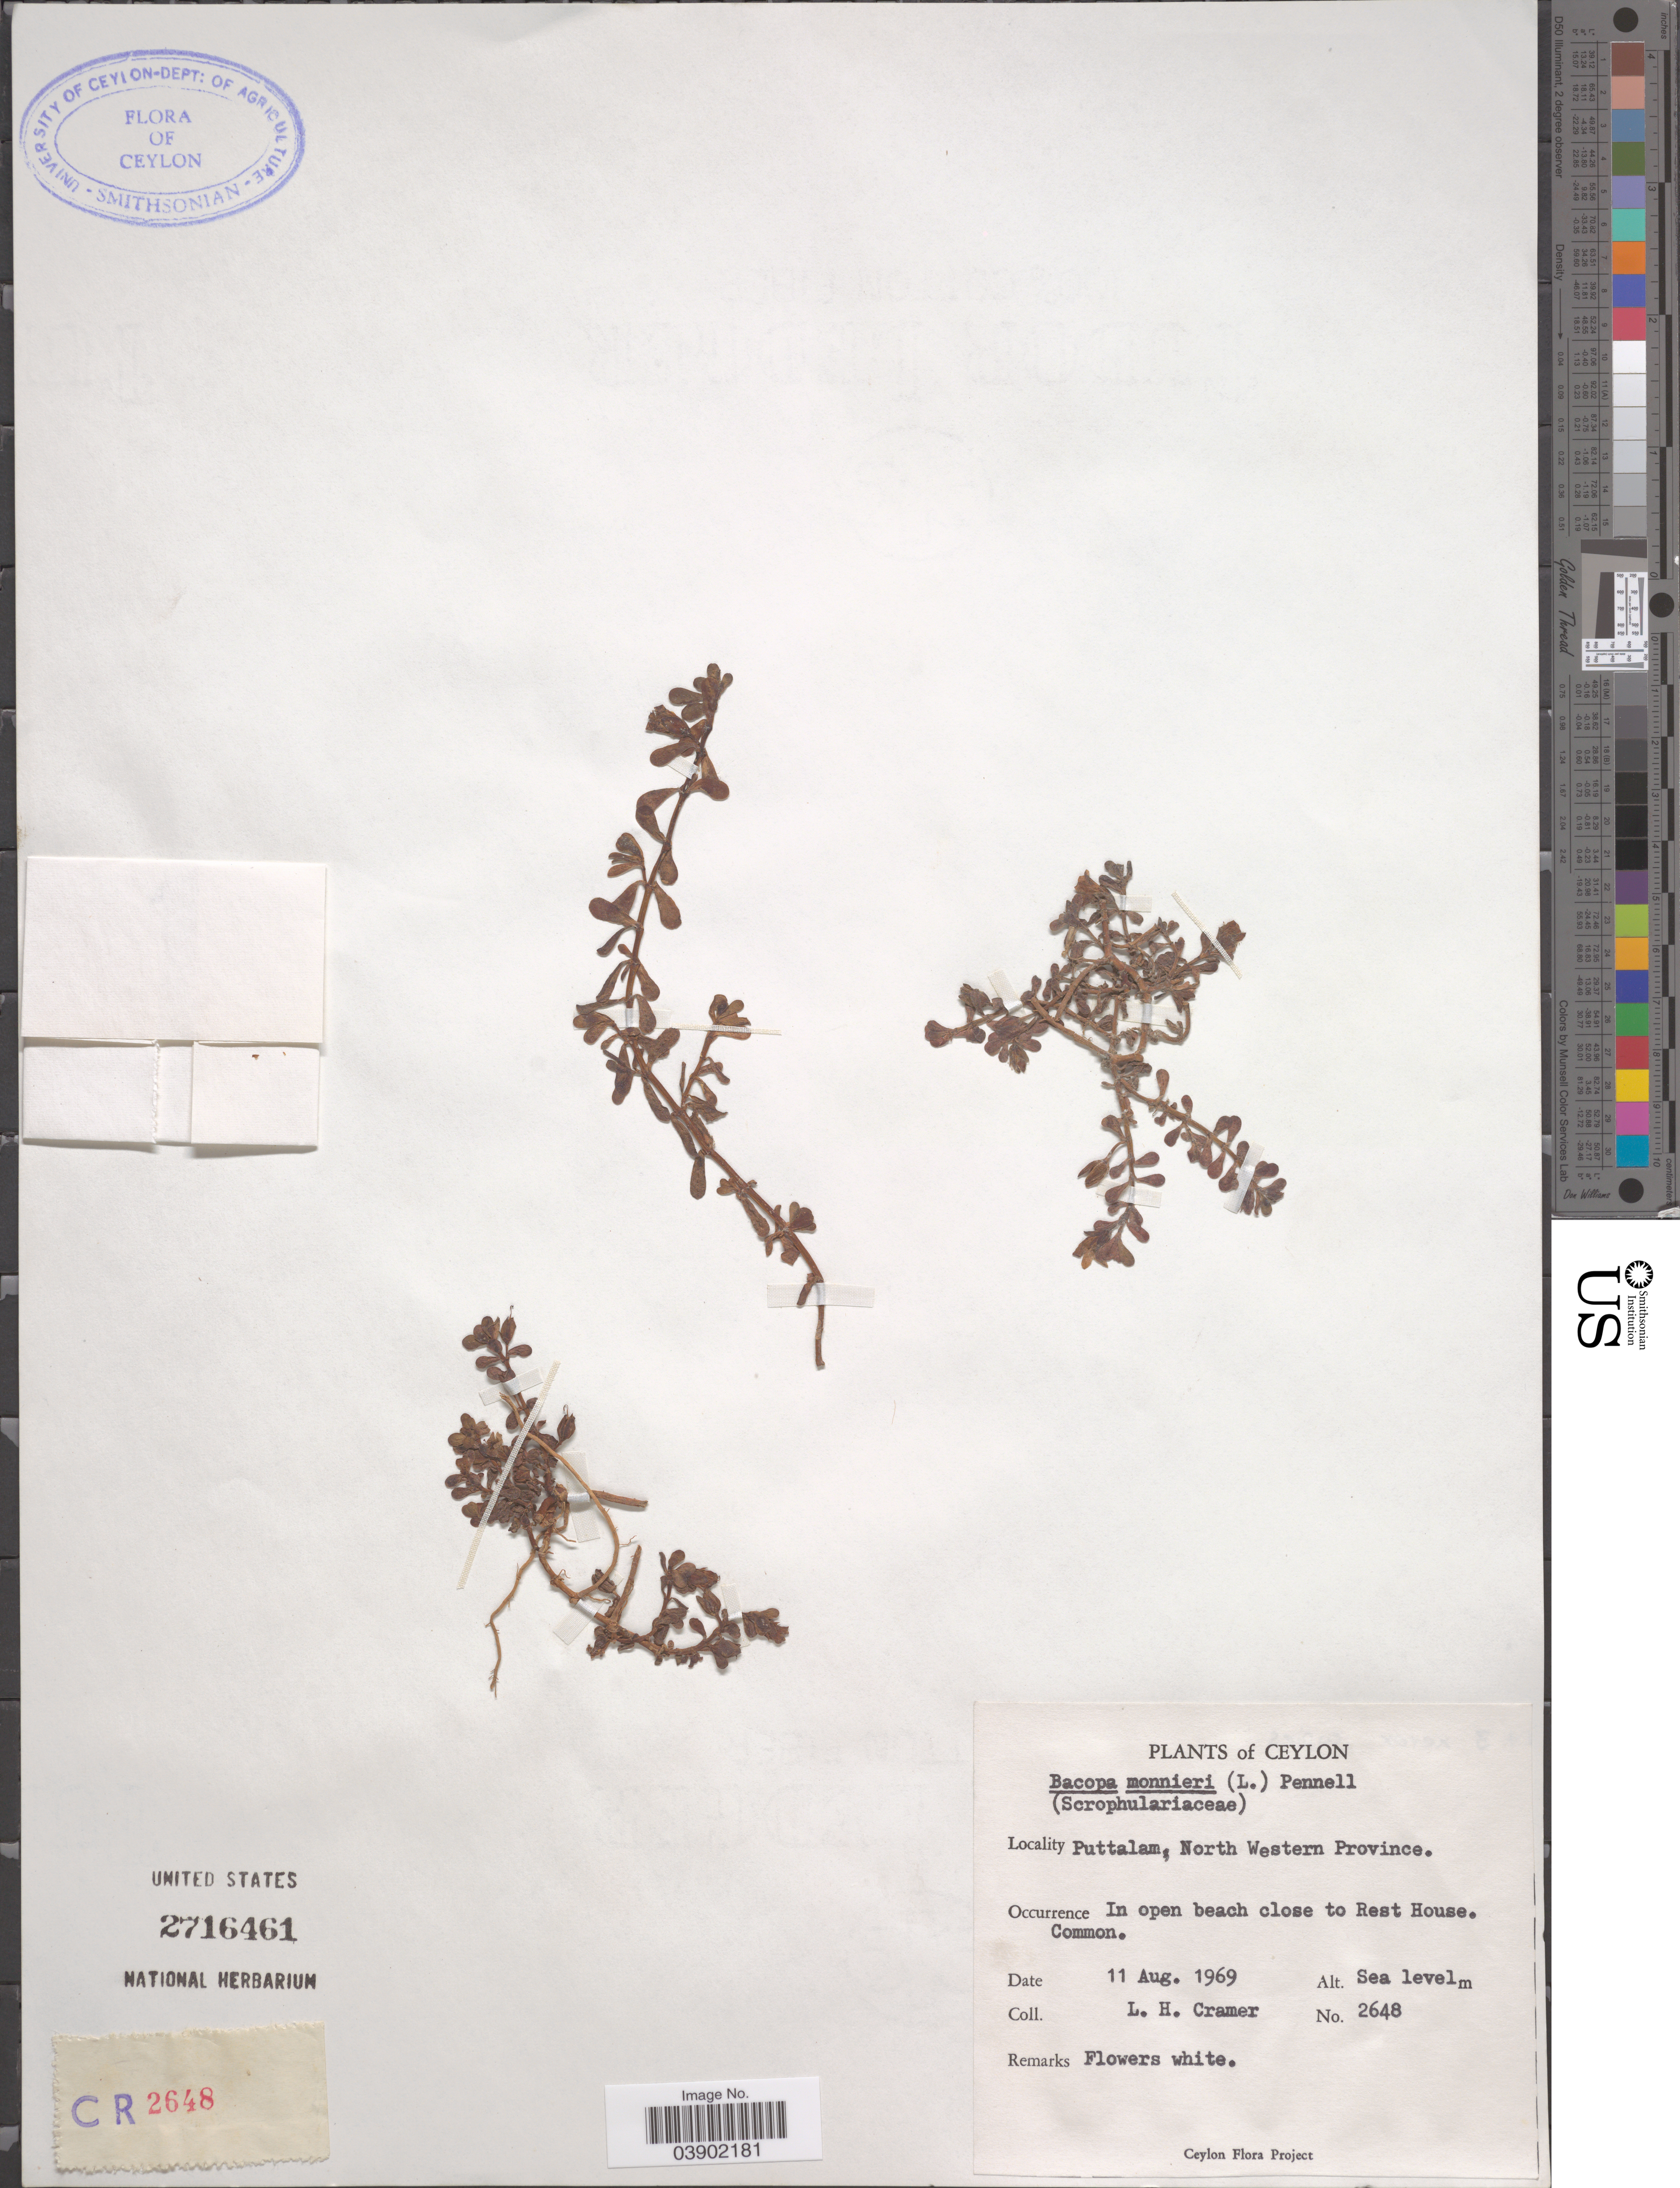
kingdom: Plantae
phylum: Tracheophyta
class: Magnoliopsida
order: Lamiales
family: Plantaginaceae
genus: Bacopa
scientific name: Bacopa monnieri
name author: (L.) Wettst.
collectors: L. H. Cramer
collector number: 2648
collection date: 1969-08-11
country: Sri Lanka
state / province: North Western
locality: Ceylon. Puttalam. In open beach close to Rest House.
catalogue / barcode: US 2716461